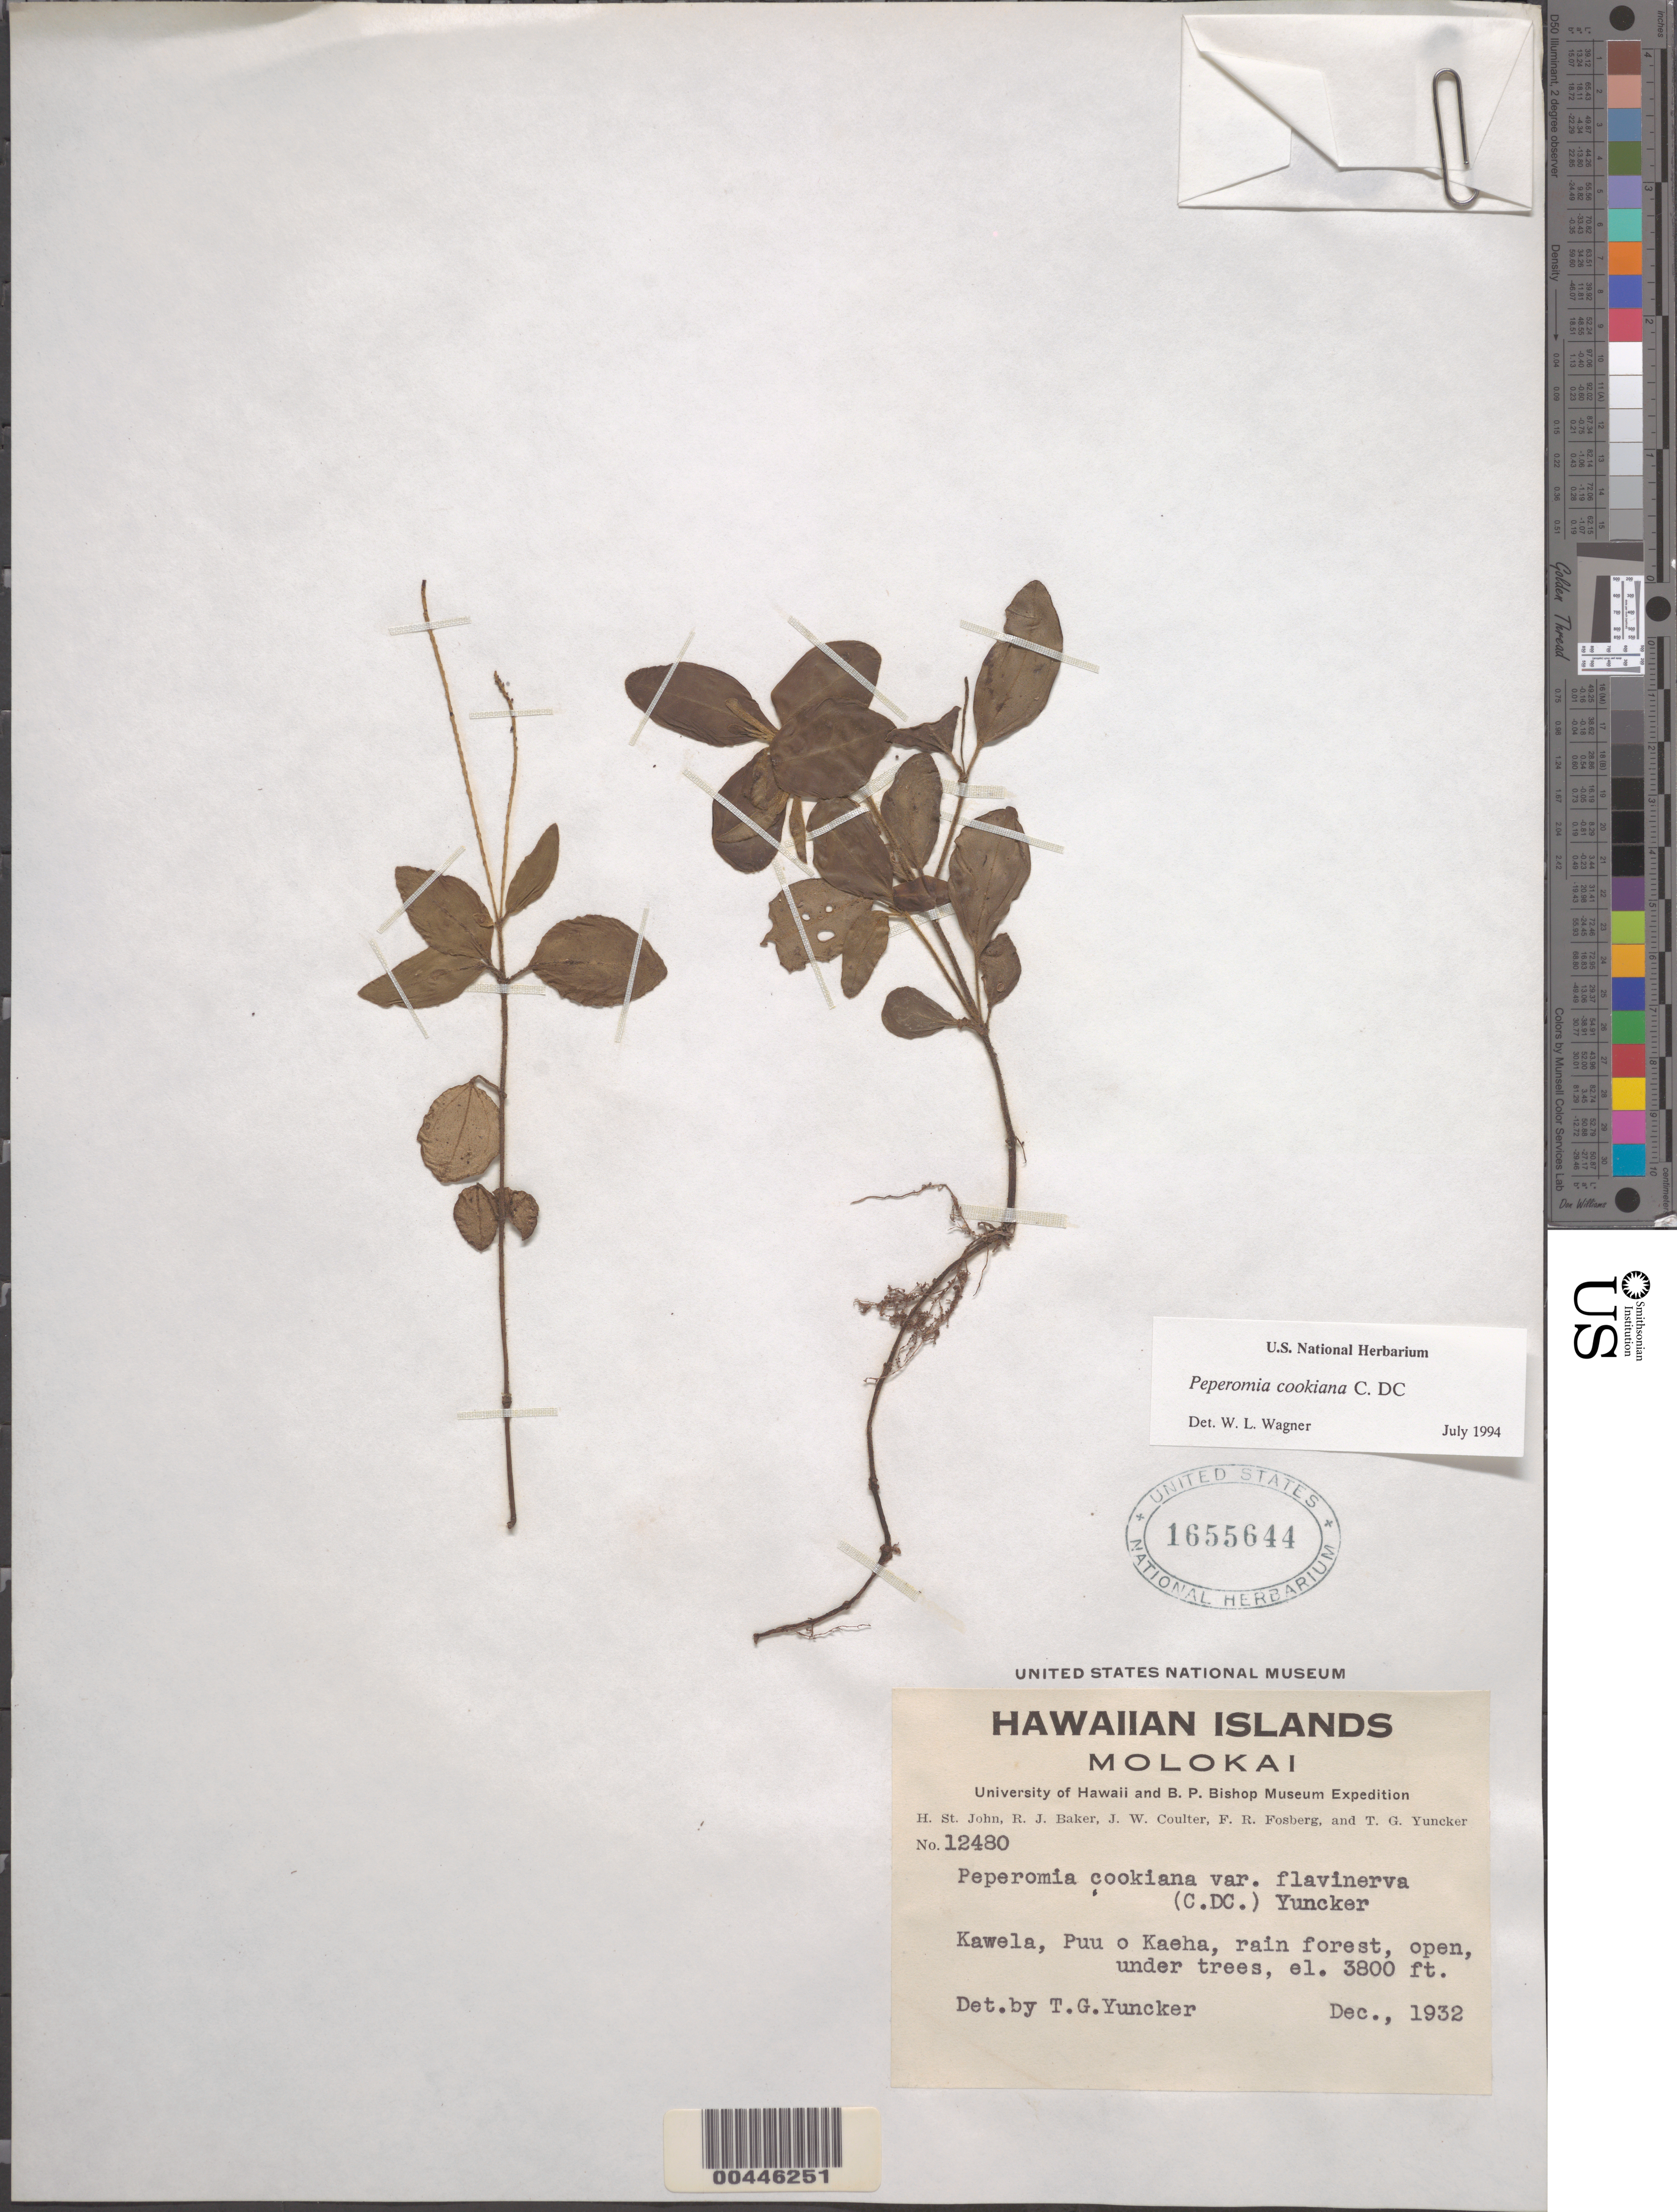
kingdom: Plantae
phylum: Tracheophyta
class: Magnoliopsida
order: Piperales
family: Piperaceae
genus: Peperomia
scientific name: Peperomia cookiana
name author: C. DC.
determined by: Wagner, W. L., (BOT), Smithsonian Institution - National Museum of Natural History (UNITED STATES)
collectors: H. St. John, R. J. Baker, J. W. Coulter & F. R. Fosberg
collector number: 12480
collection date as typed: Dec 1932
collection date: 1932-12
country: United States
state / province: Hawaii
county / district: Maui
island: Moloka'i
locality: Kawela, Puu o Kaeha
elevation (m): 1158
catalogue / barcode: US 1655644